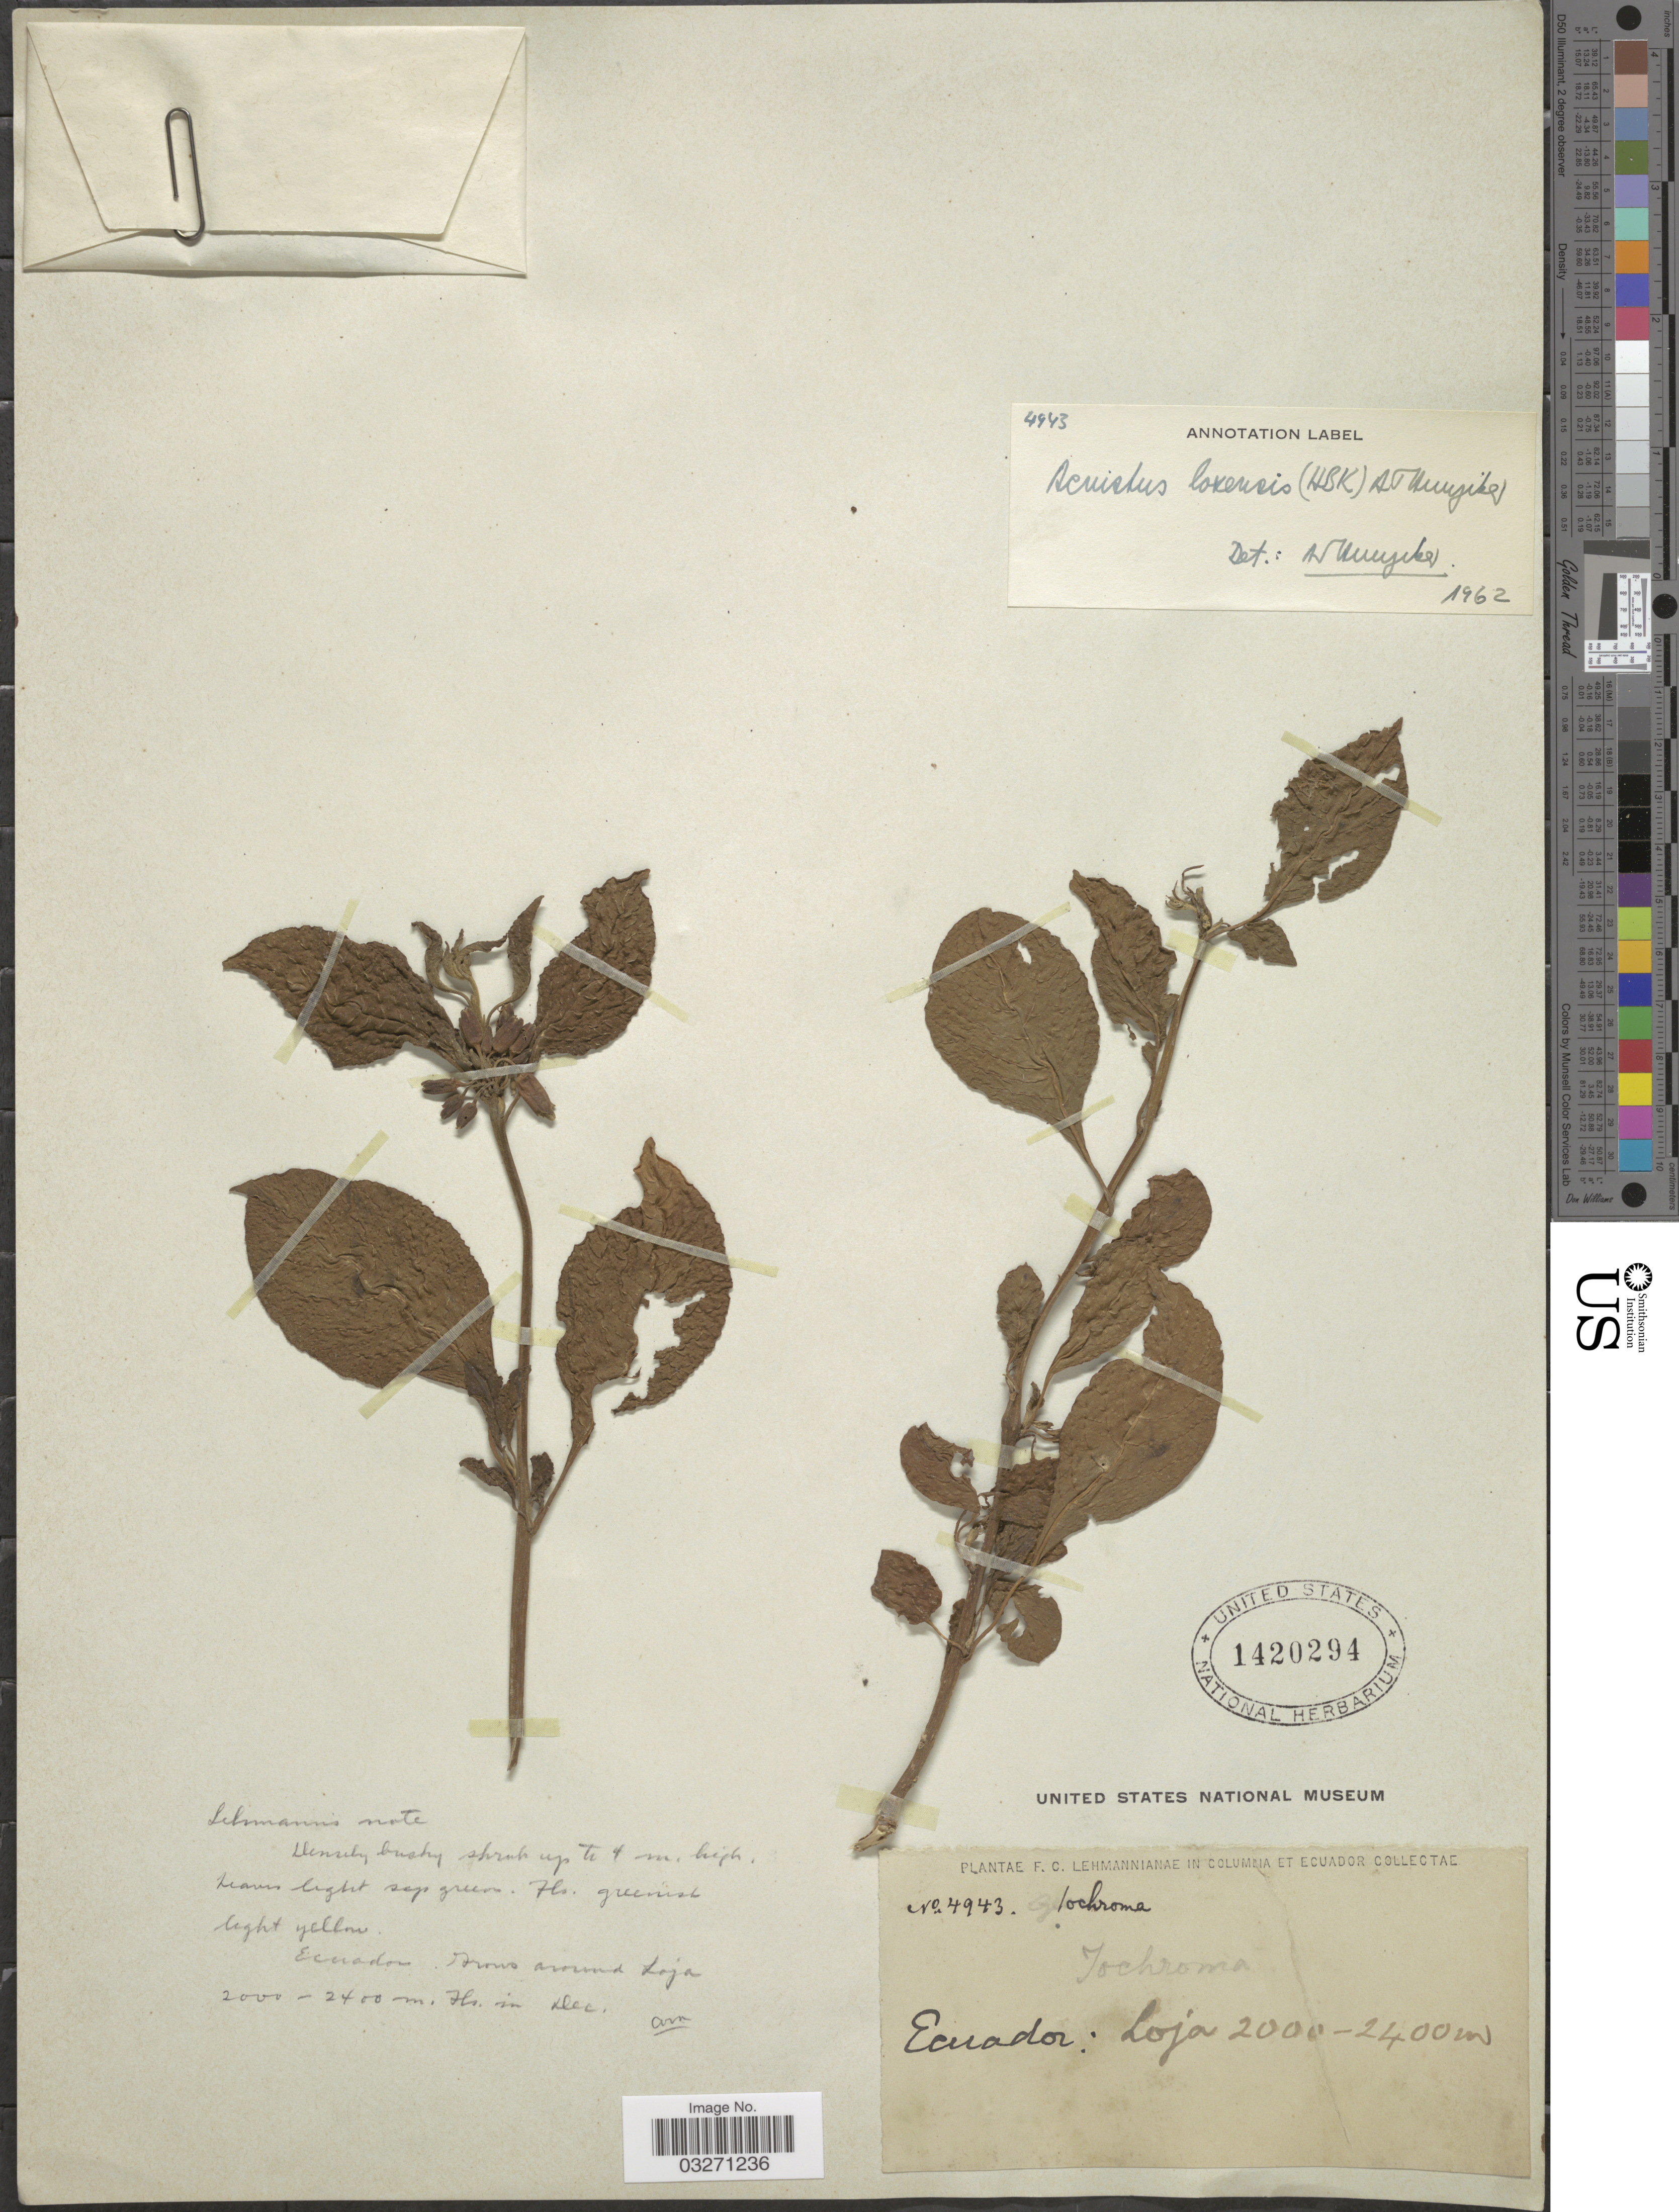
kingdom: Plantae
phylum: Tracheophyta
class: Magnoliopsida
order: Solanales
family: Solanaceae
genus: Acnistus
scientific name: Acnistus loxensis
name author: (Kunth) Hunz.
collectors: F. C. Lehmann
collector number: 4943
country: Ecuador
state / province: Loja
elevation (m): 2000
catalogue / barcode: US 1420294